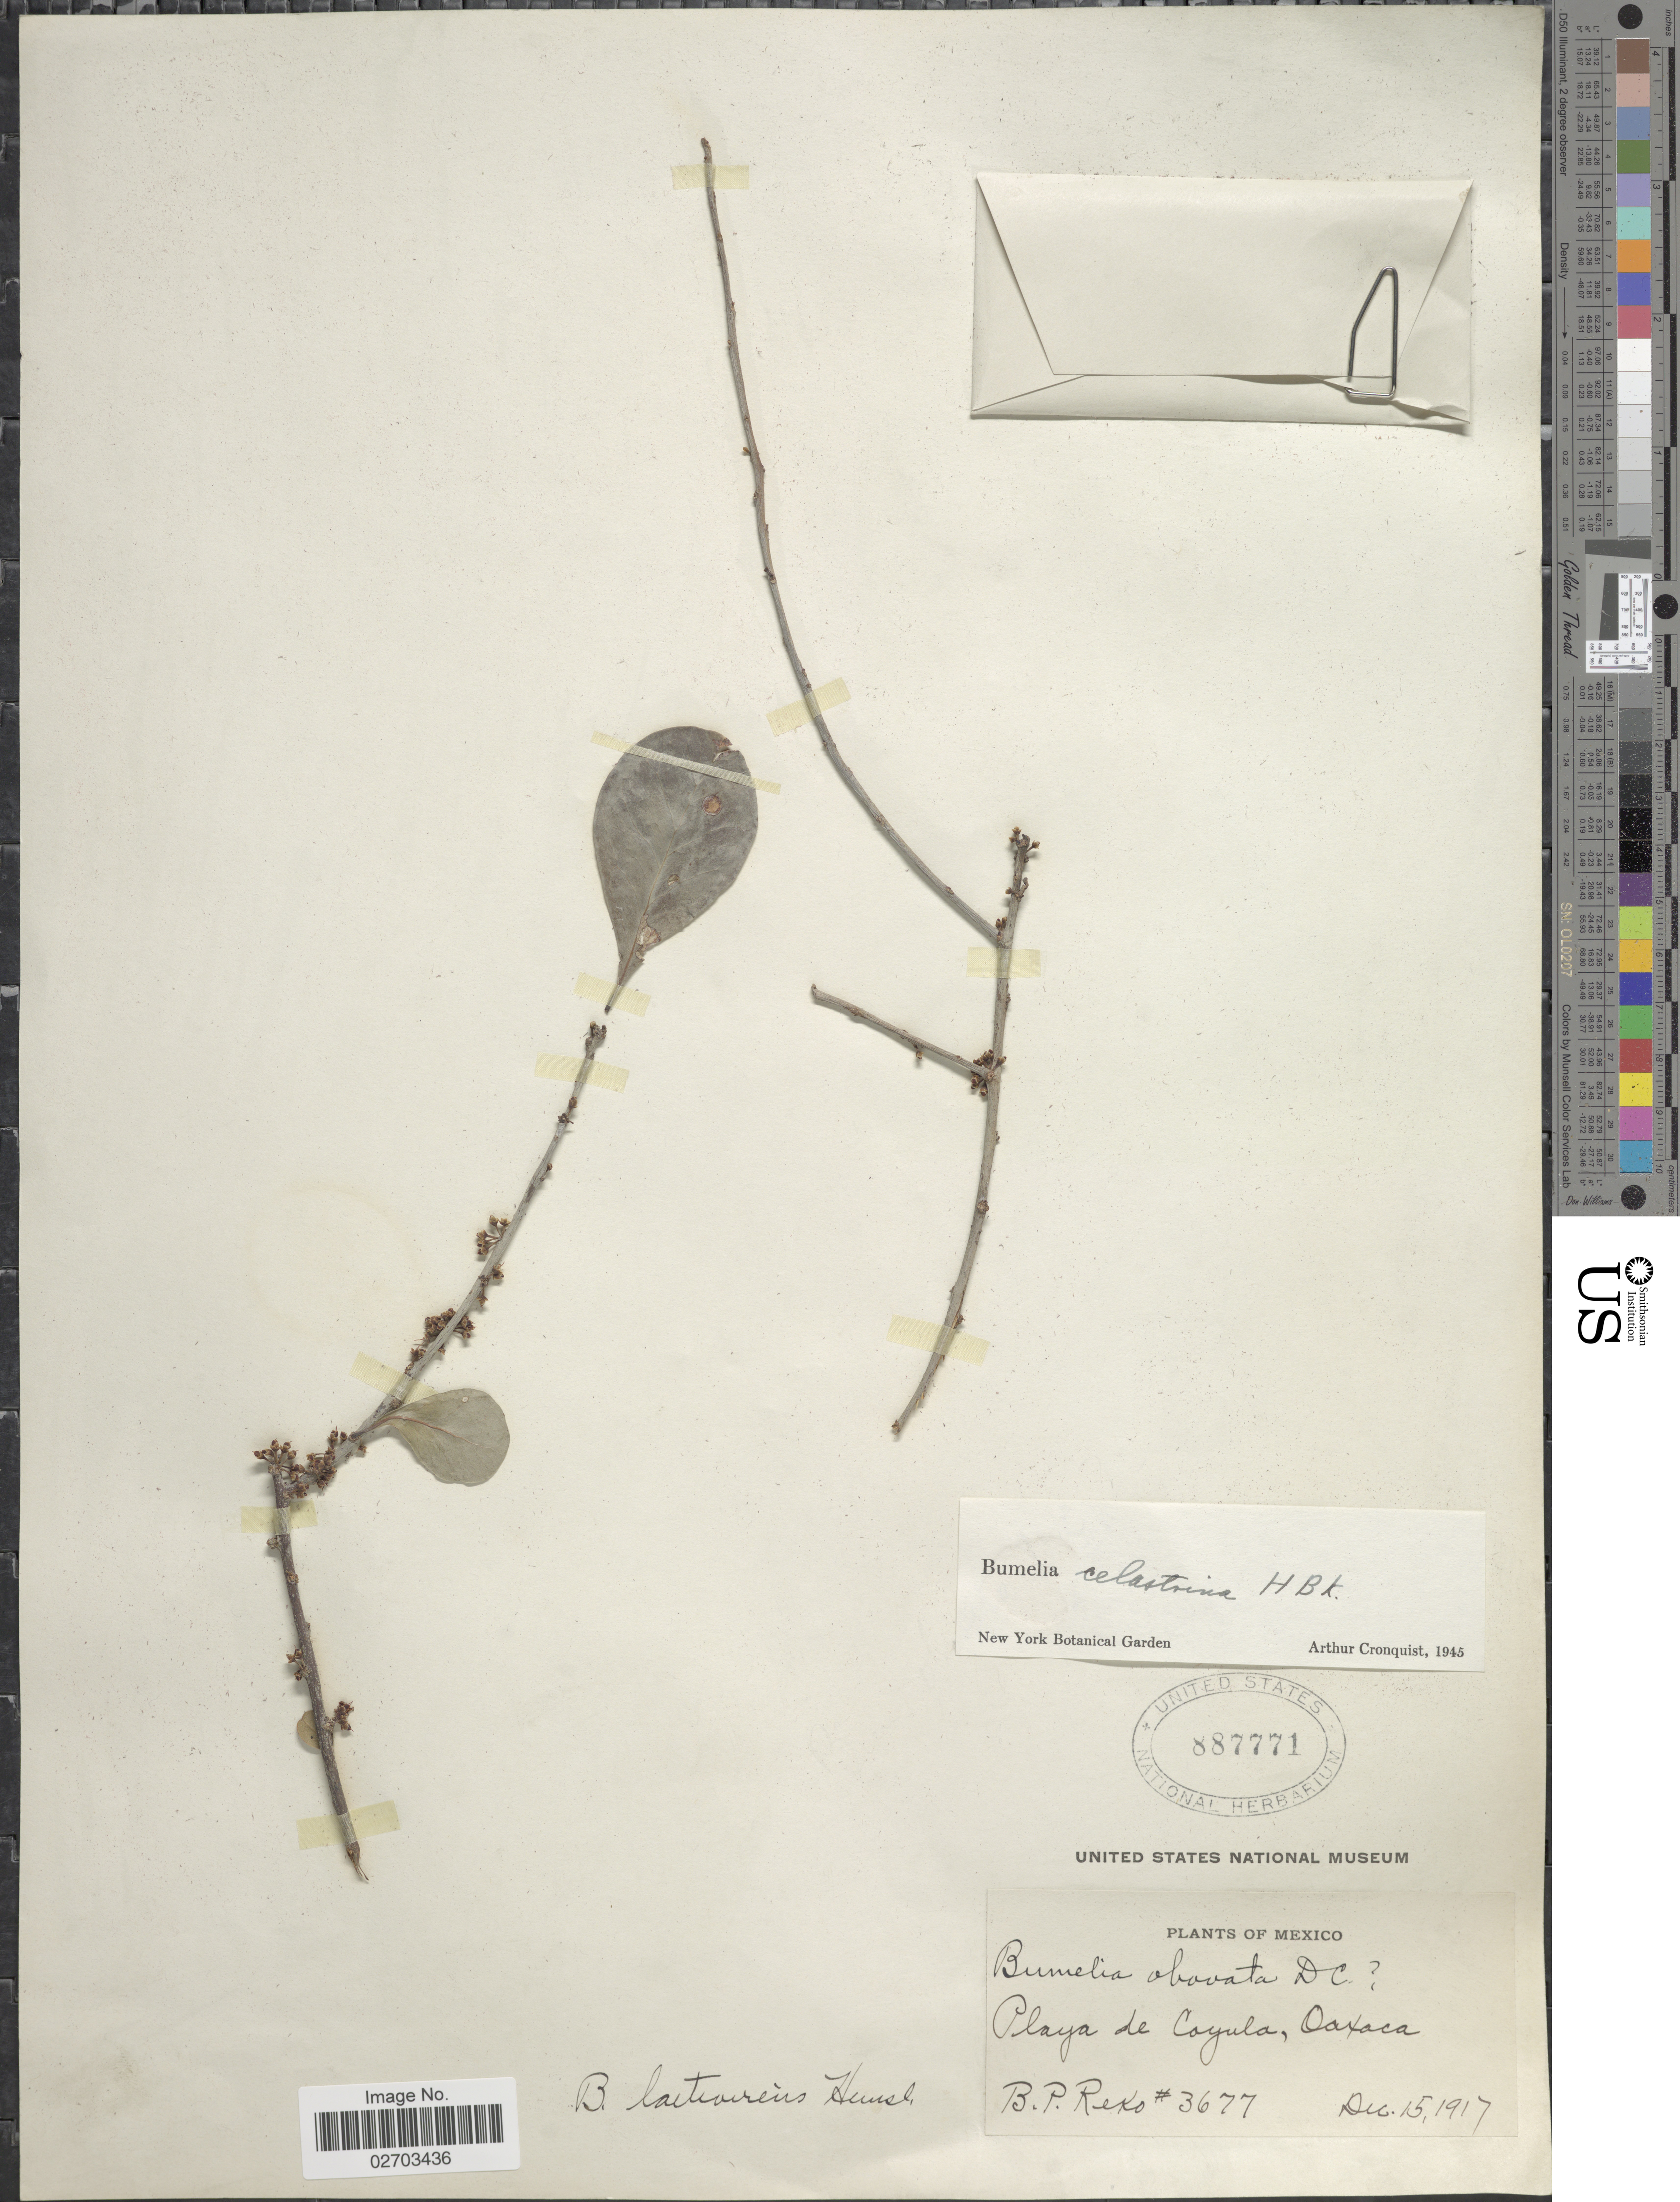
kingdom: Plantae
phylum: Tracheophyta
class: Magnoliopsida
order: Ericales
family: Sapotaceae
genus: Sideroxylon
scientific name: Sideroxylon celastrinum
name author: (Kunth) T.D. Penn.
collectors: B. P. Reko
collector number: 3677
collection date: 1917-12-15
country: Mexico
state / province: Oaxaca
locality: Playa de Coyula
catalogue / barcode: US 887771